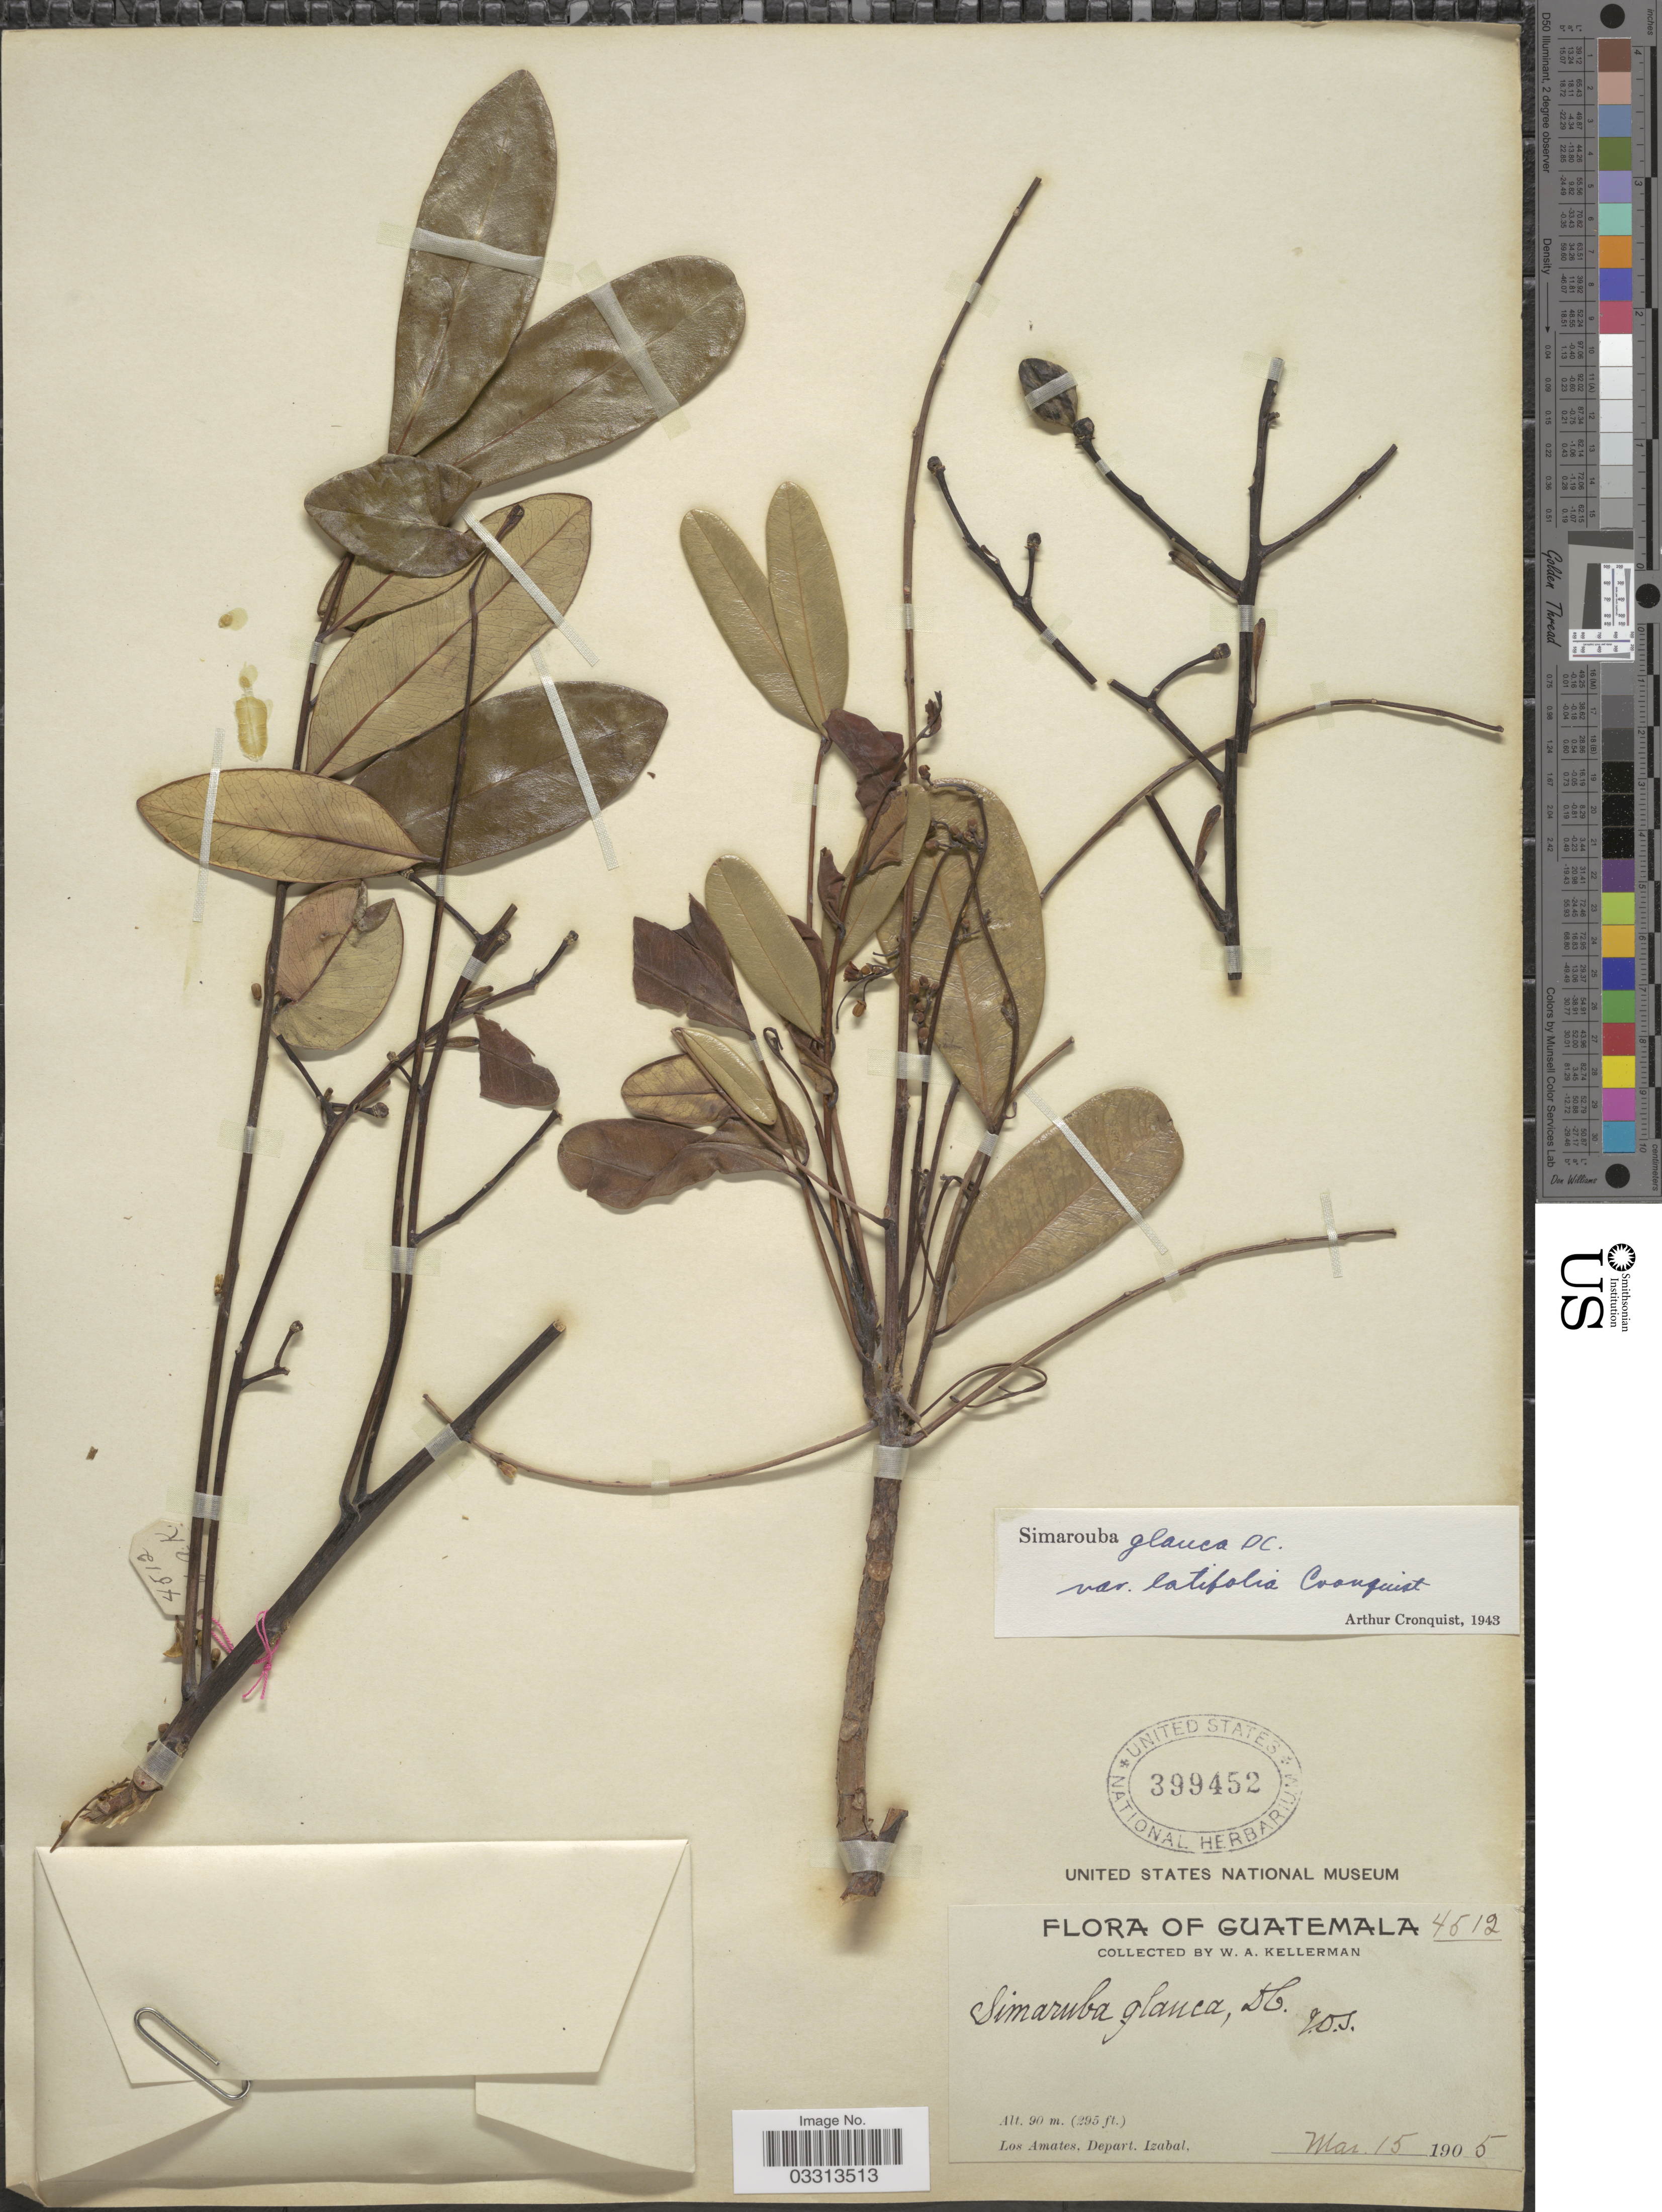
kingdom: Plantae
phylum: Tracheophyta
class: Magnoliopsida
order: Sapindales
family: Simaroubaceae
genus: Simarouba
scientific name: Simarouba glauca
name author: DC.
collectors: W. Kellerman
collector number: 4512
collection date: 1905-03-15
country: Guatemala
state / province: Izabal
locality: Los Amates, Depart. Izabal.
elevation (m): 90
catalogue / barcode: US 399452